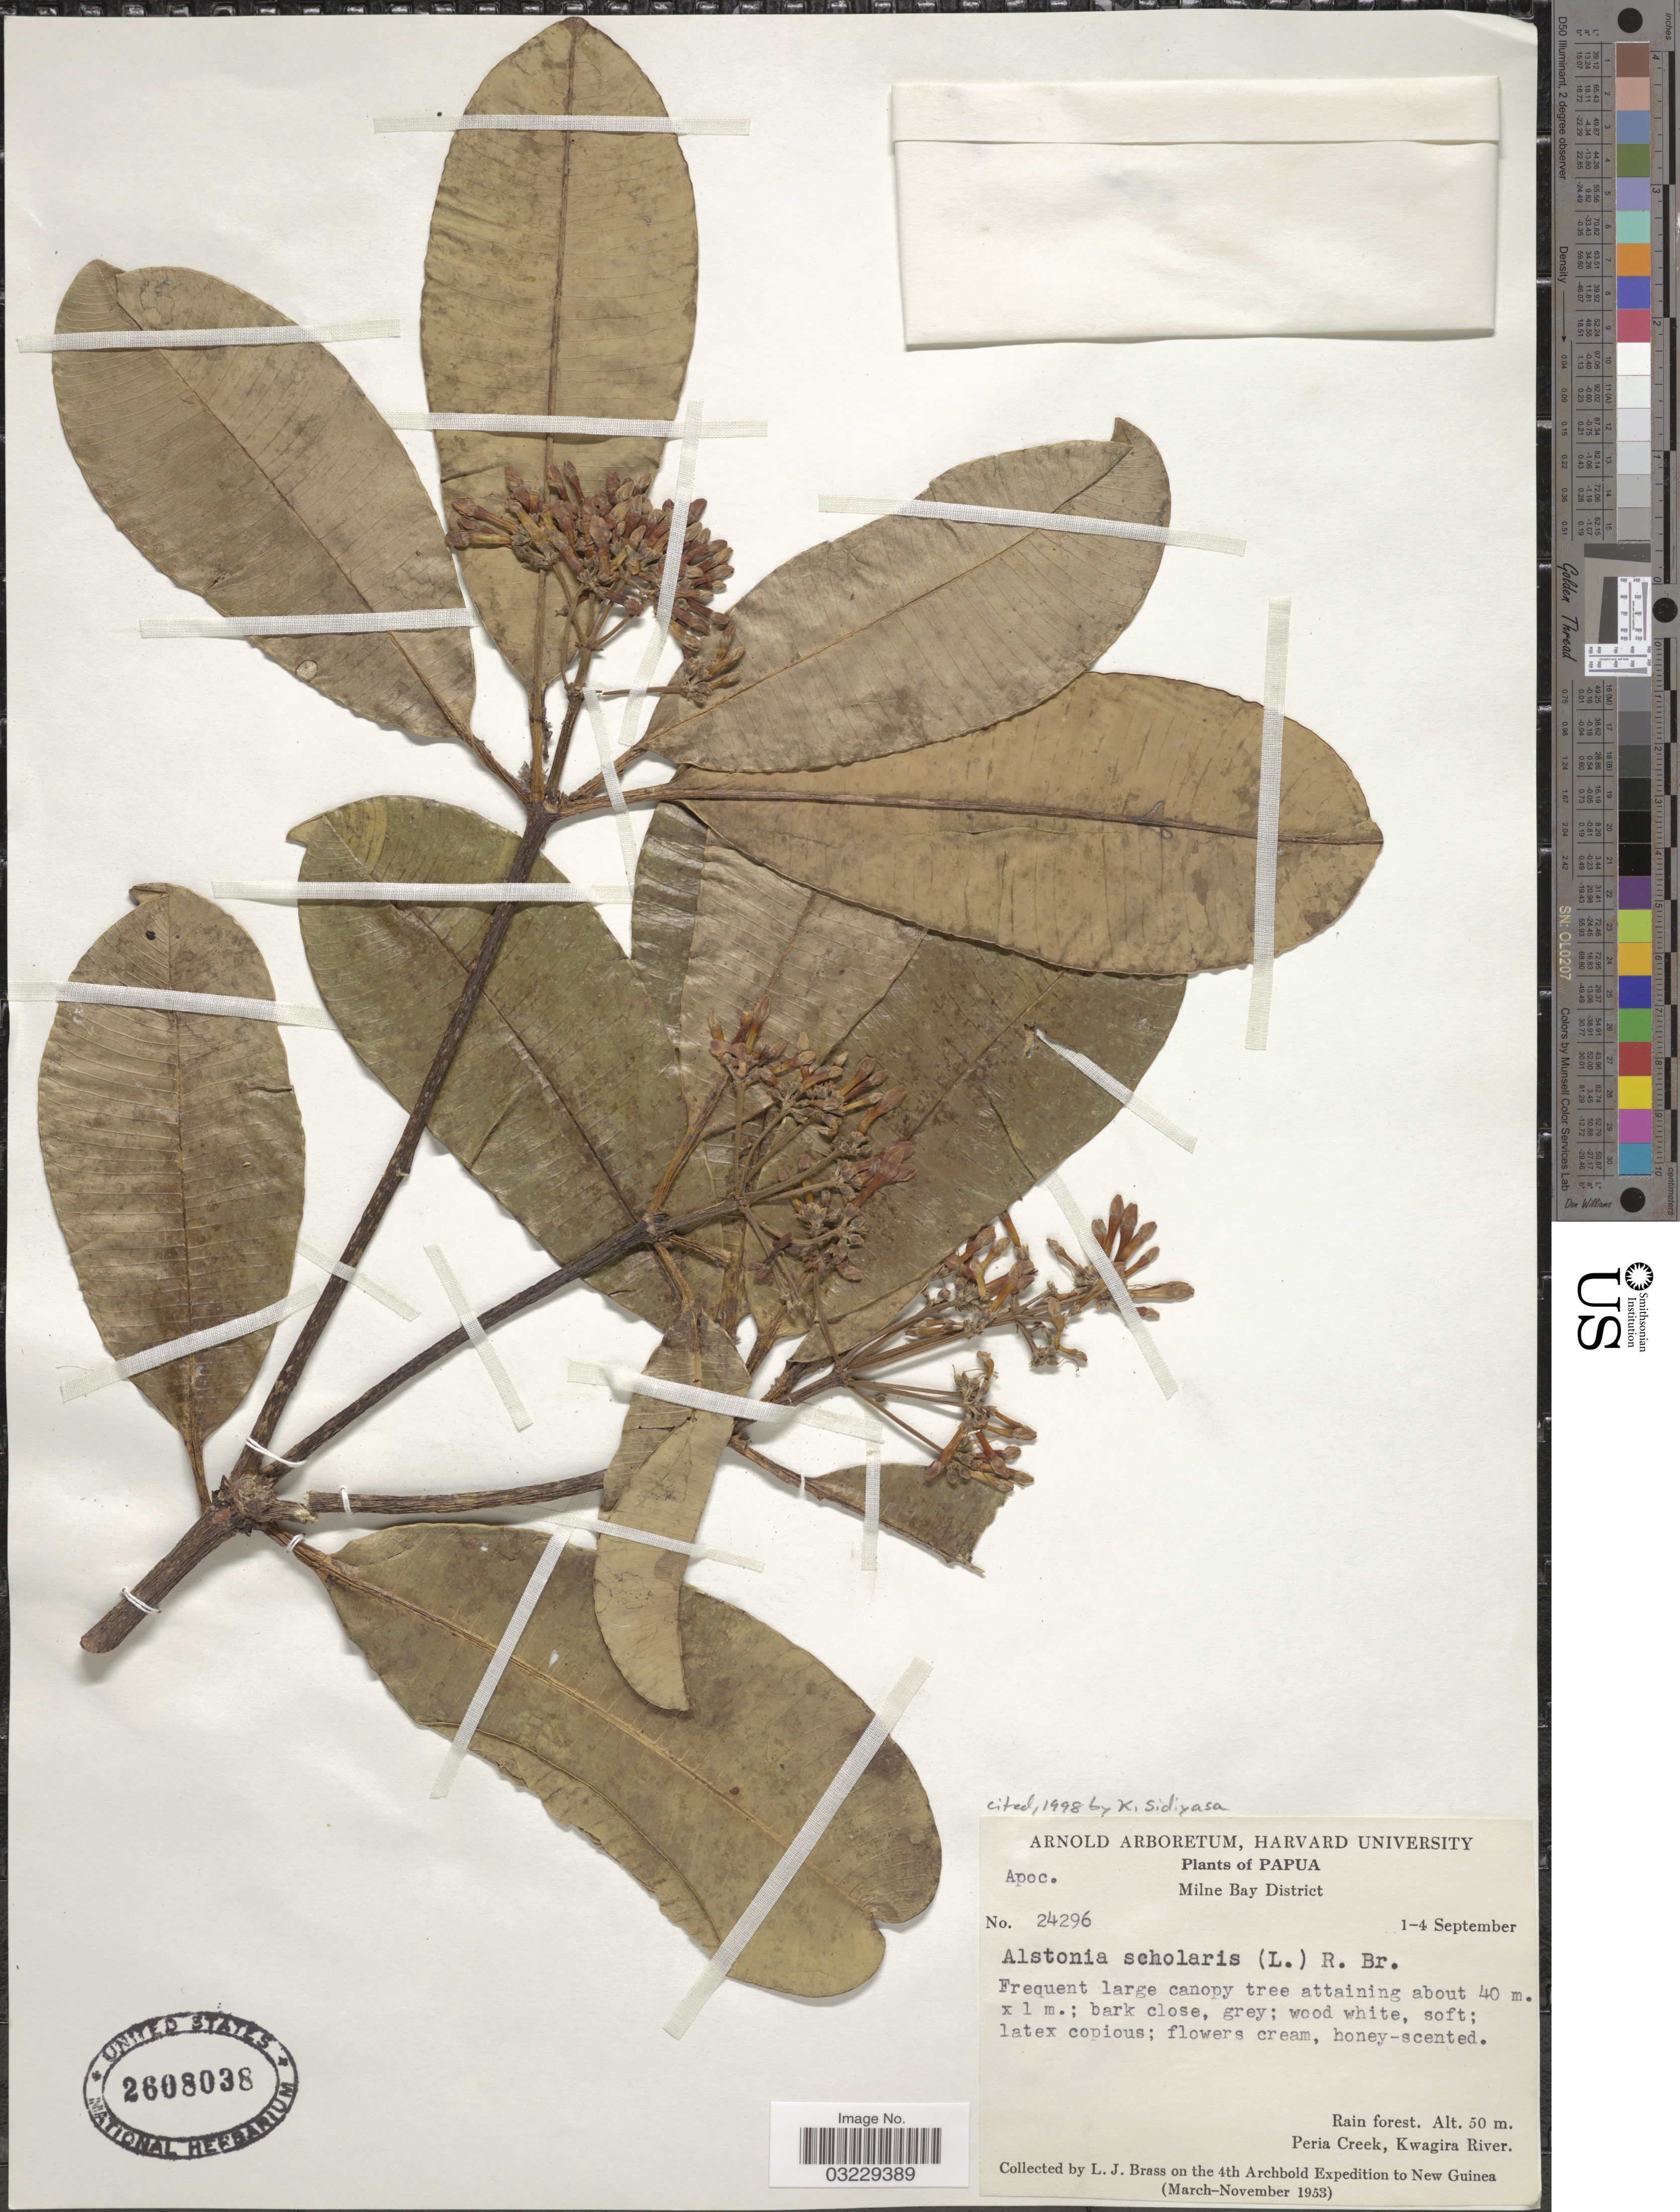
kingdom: Plantae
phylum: Tracheophyta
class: Magnoliopsida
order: Gentianales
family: Apocynaceae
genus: Alstonia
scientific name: Alstonia scholaris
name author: (L.) R. Br.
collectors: L. J. Brass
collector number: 24296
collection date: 1953-09-01/1953-09-04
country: Papua New Guinea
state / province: Milne Bay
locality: Papua. Milne Bay District. Peria Creek, Kwagira River. New Guinea.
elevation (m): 50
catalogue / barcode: US 2608038